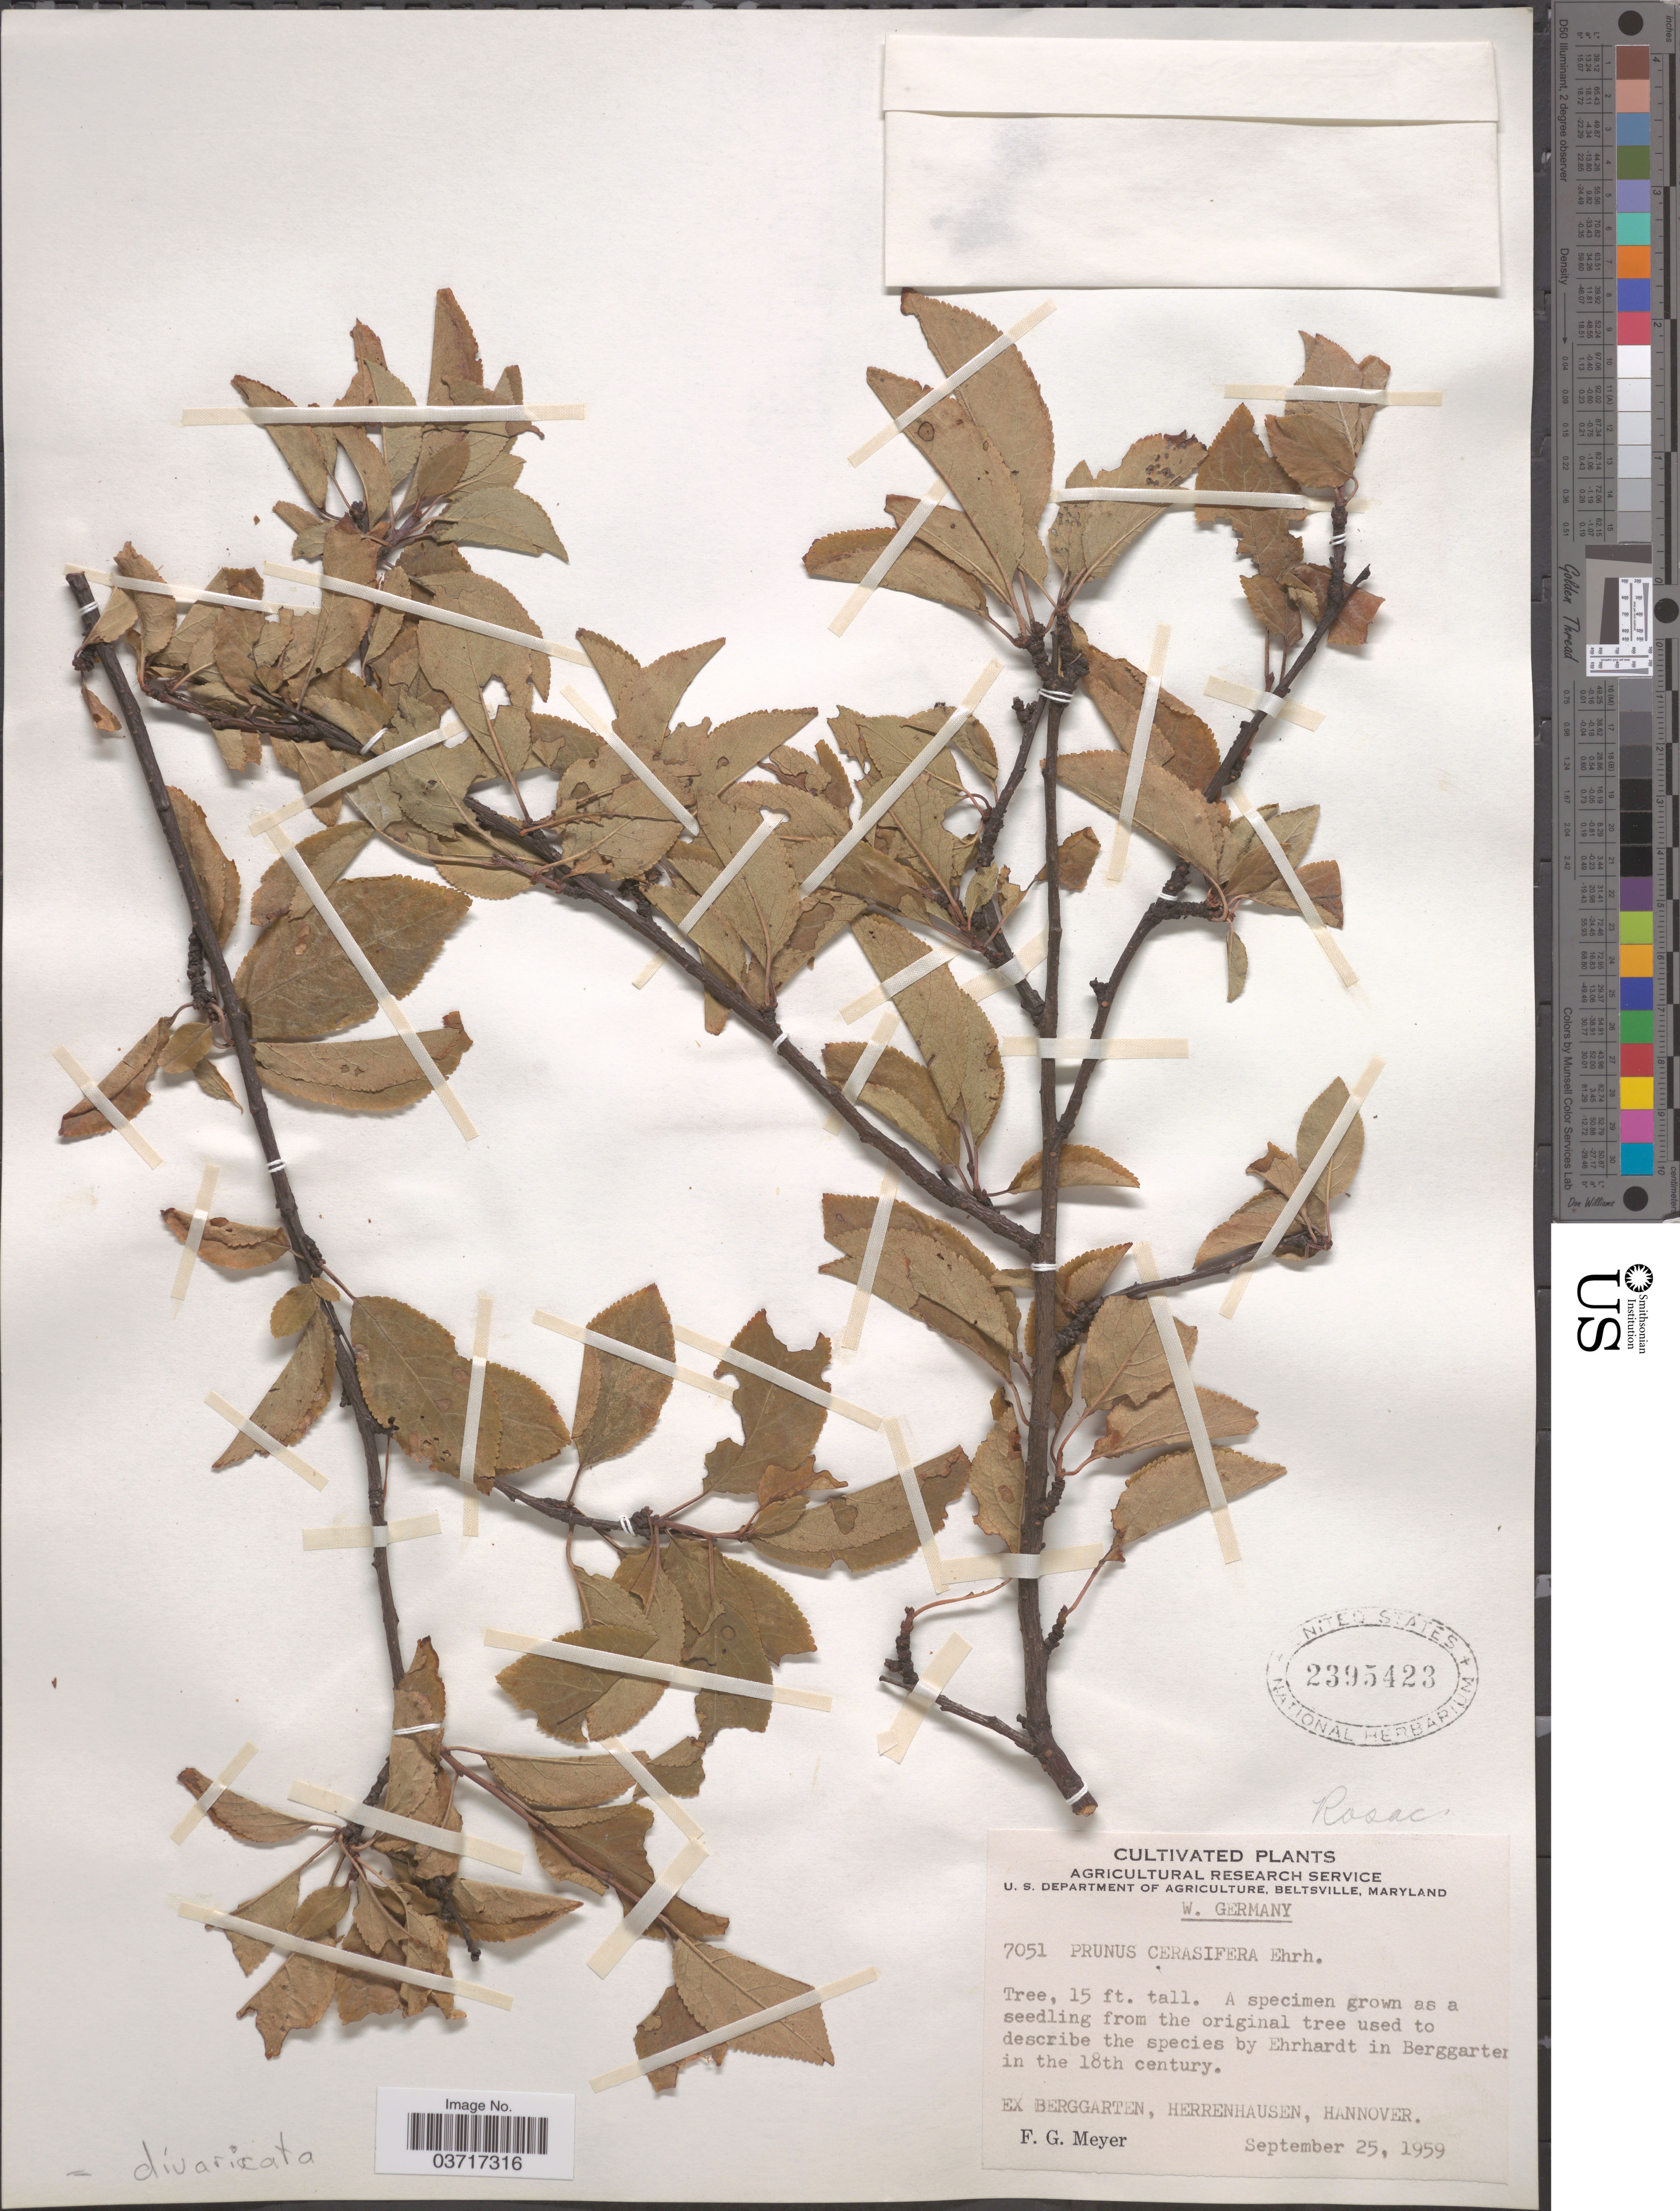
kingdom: Plantae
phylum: Tracheophyta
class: Magnoliopsida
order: Rosales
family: Rosaceae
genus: Prunus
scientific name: Prunus divaricata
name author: Ledeb.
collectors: F. G. Meyer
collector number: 7051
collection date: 1959-09-25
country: Germany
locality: W. Germany. Berggarten, Herrenhausen, Hannover.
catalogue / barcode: US 2395423